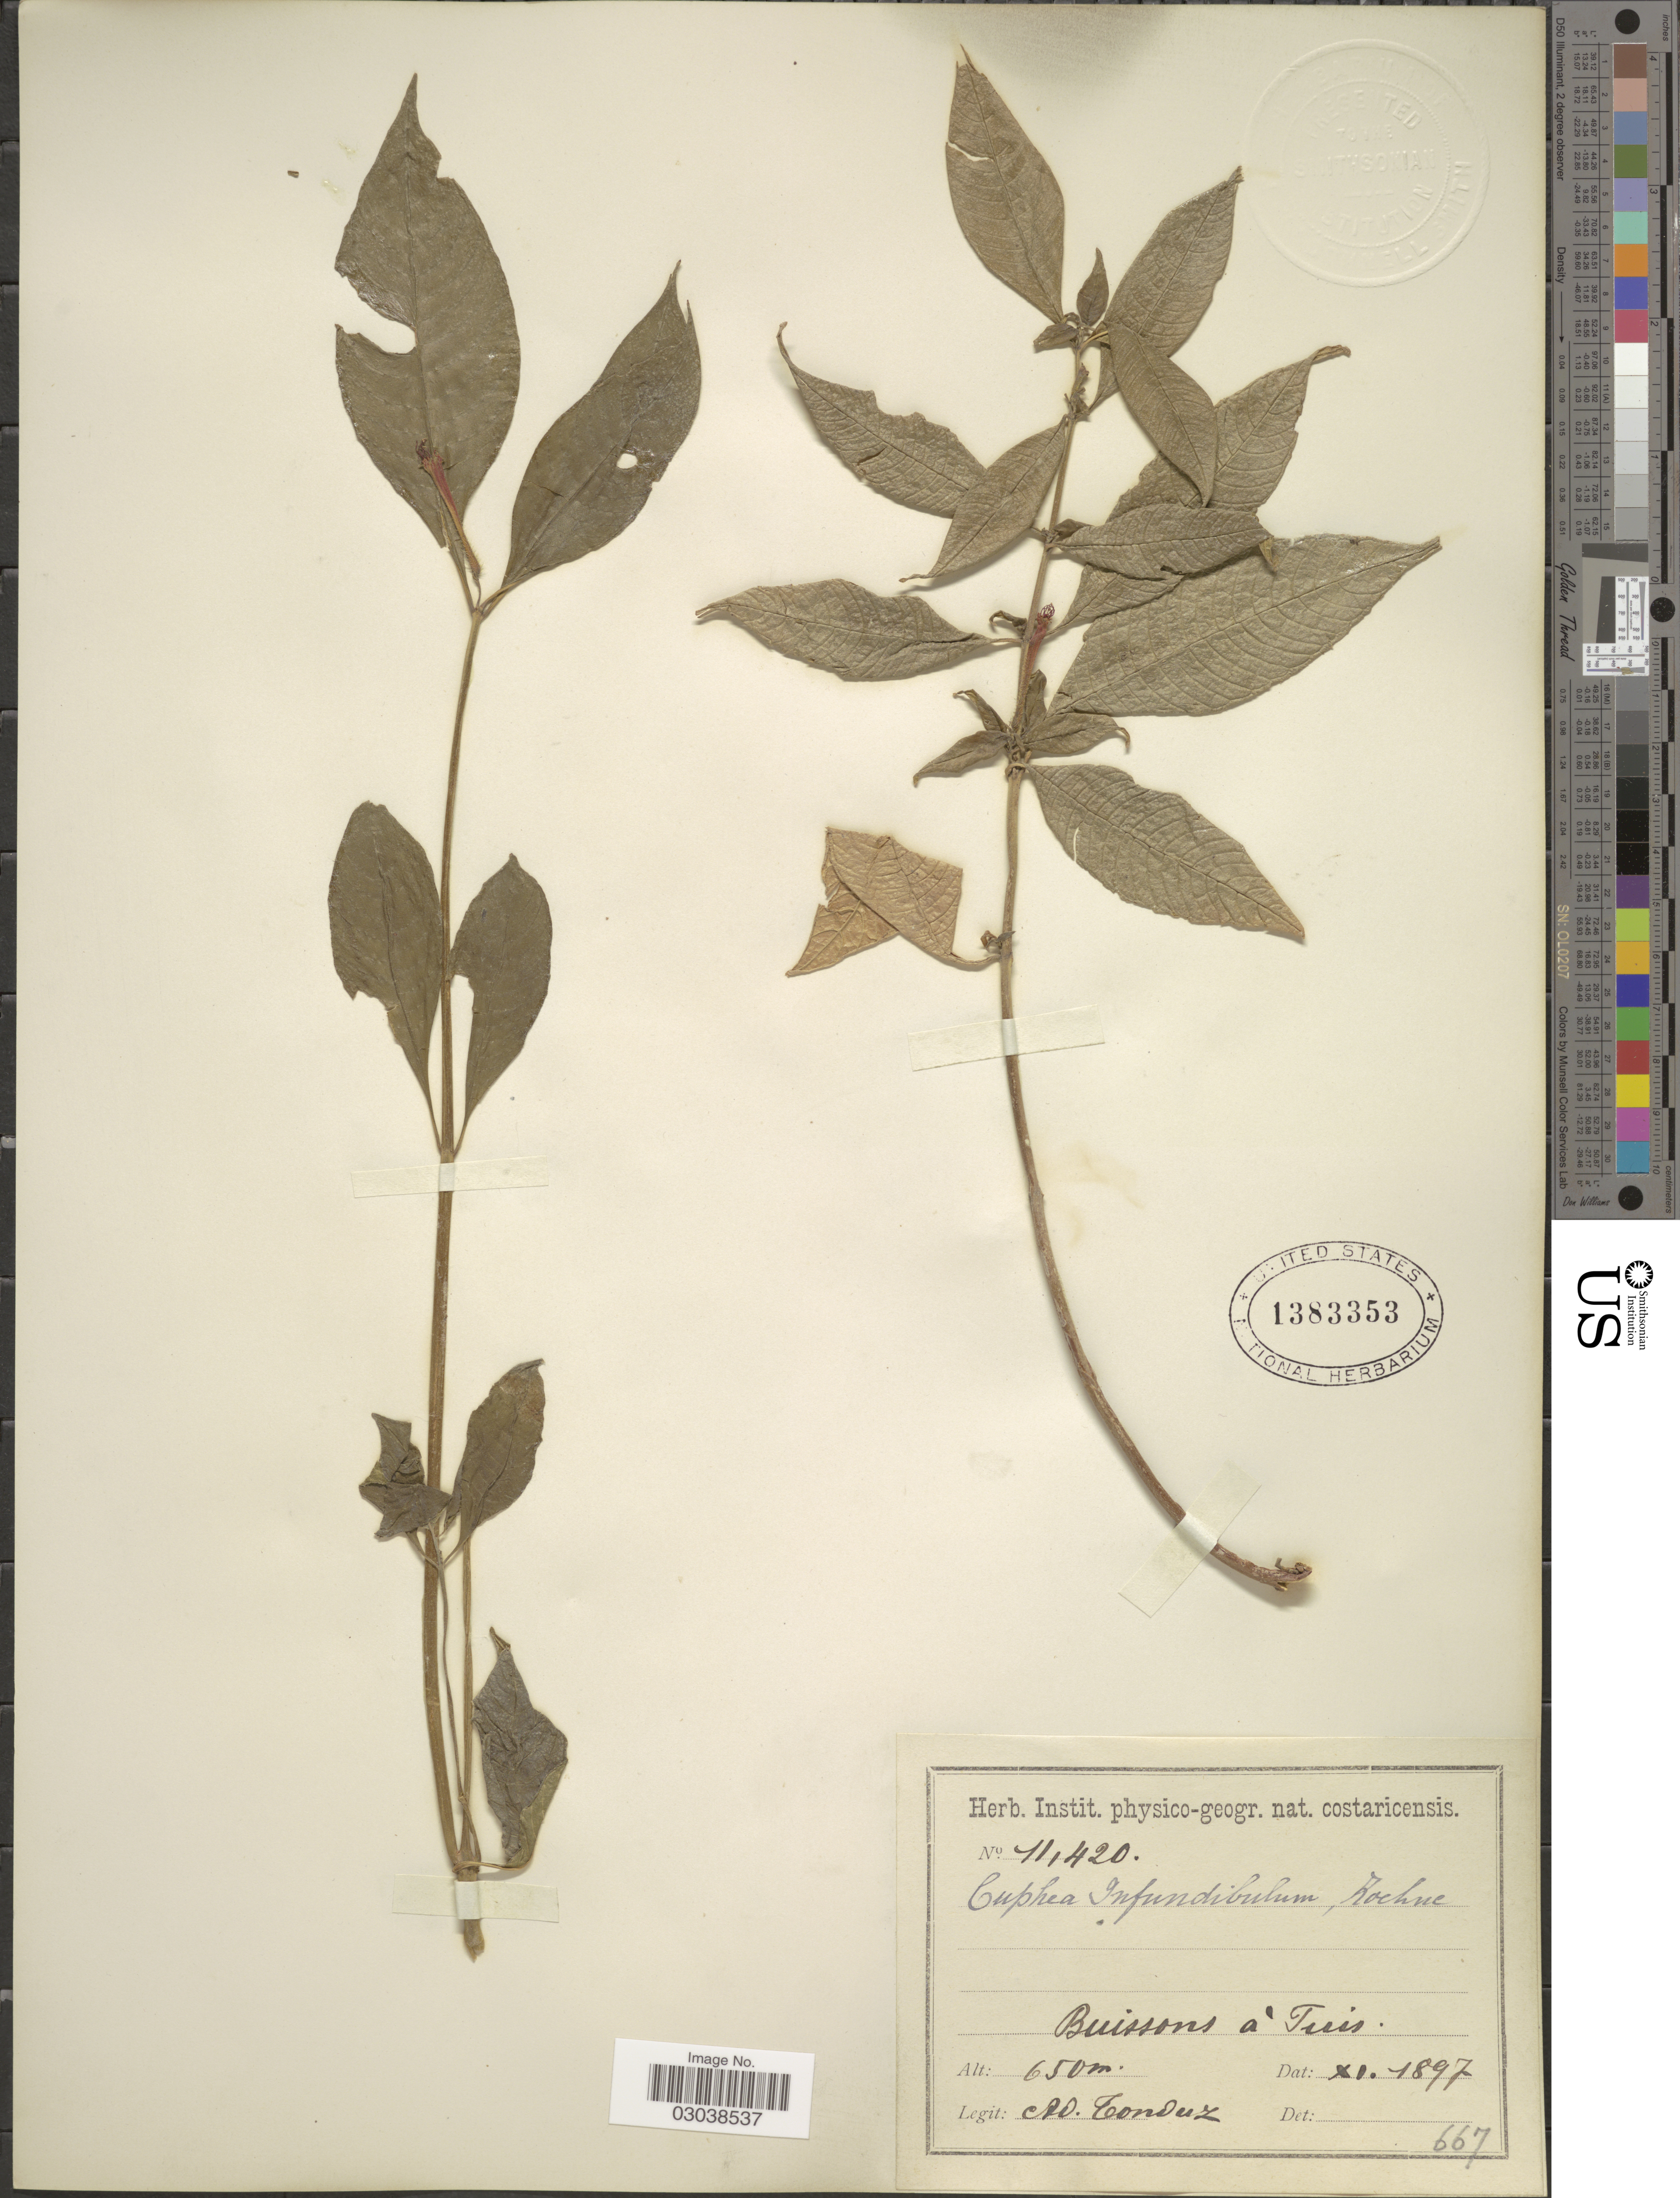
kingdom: Plantae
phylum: Tracheophyta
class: Magnoliopsida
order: Myrtales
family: Lythraceae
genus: Cuphea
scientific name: Cuphea infundibulum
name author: Koehne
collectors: A. Tonduz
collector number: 11420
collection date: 1897-11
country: Costa Rica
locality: Buissous á Tuis.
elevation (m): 650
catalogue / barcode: US 1383353